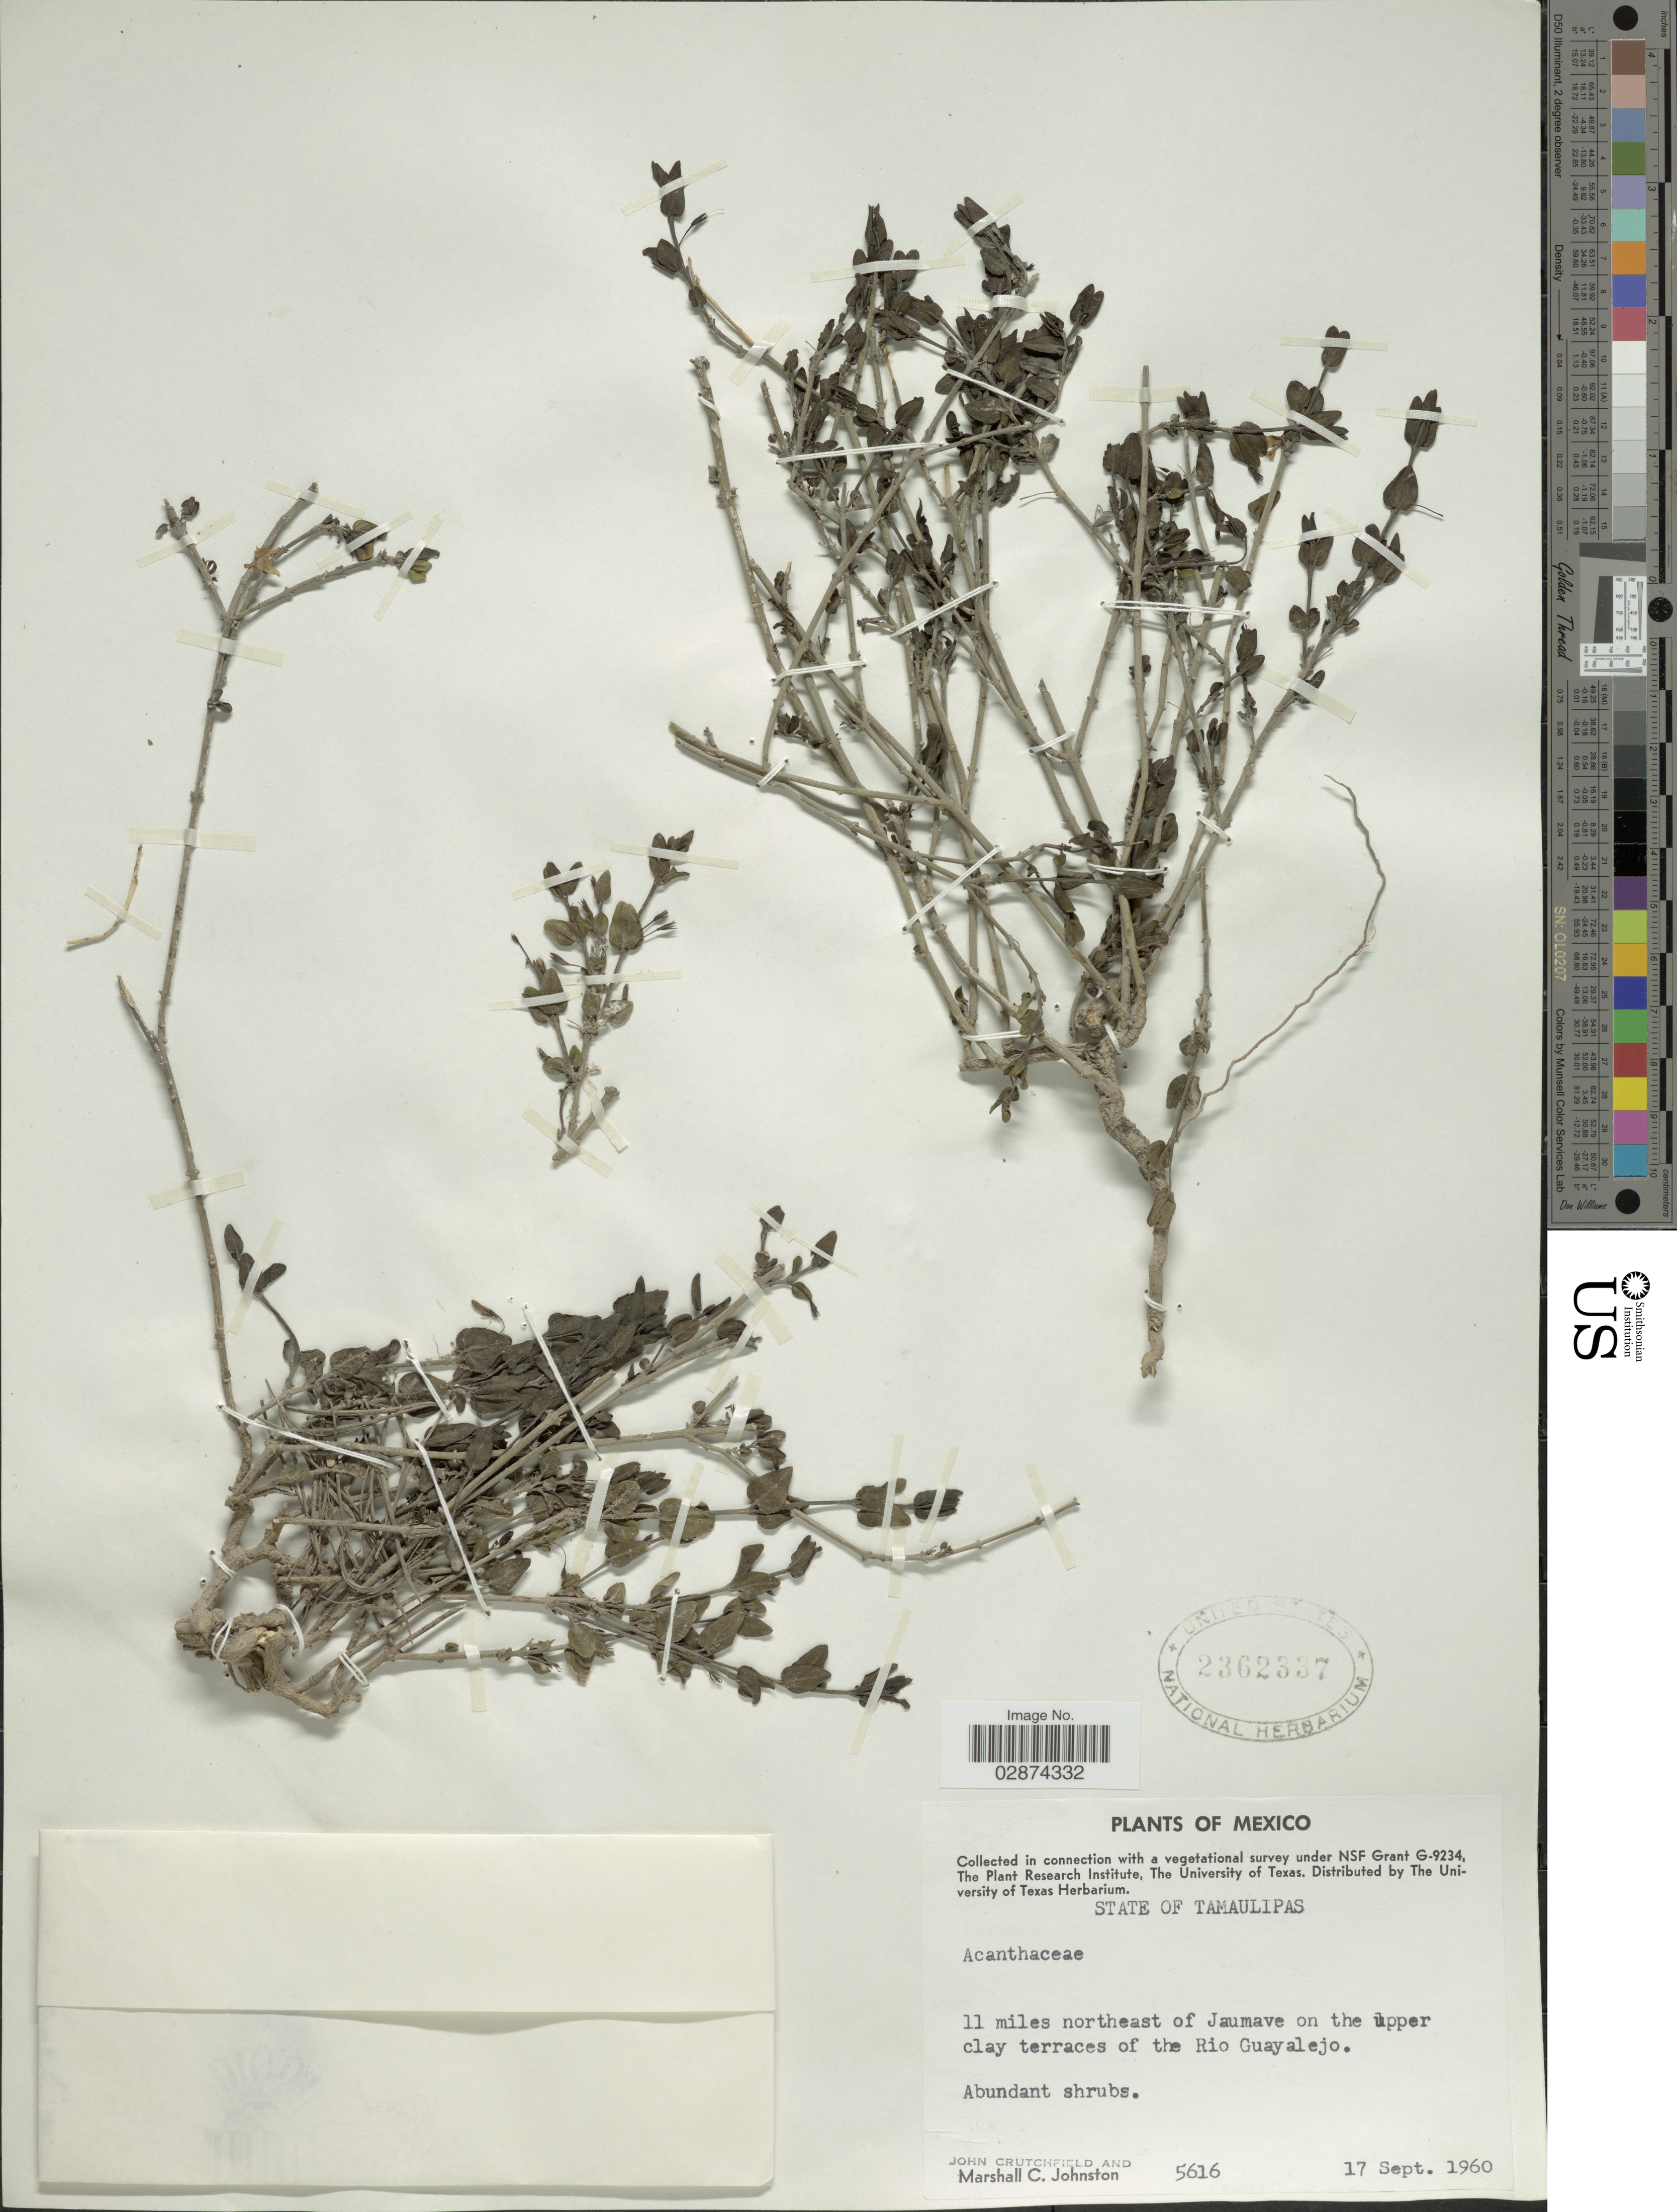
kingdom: Plantae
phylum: Tracheophyta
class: Magnoliopsida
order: Lamiales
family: Acanthaceae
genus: Justicia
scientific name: Justicia pilosella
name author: (Nees) Hilsenb.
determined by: Fisher, Amanda, (LOB), California State University, Long Beach (UNITED STATES)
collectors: J. Crutchfield & M. Johnston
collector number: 5616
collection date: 1960-09-17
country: Mexico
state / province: Tamaulipas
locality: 11 miles northeast of Jaumave on the upper clay terraces of the Rio Guayalejo.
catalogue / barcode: US 2362337